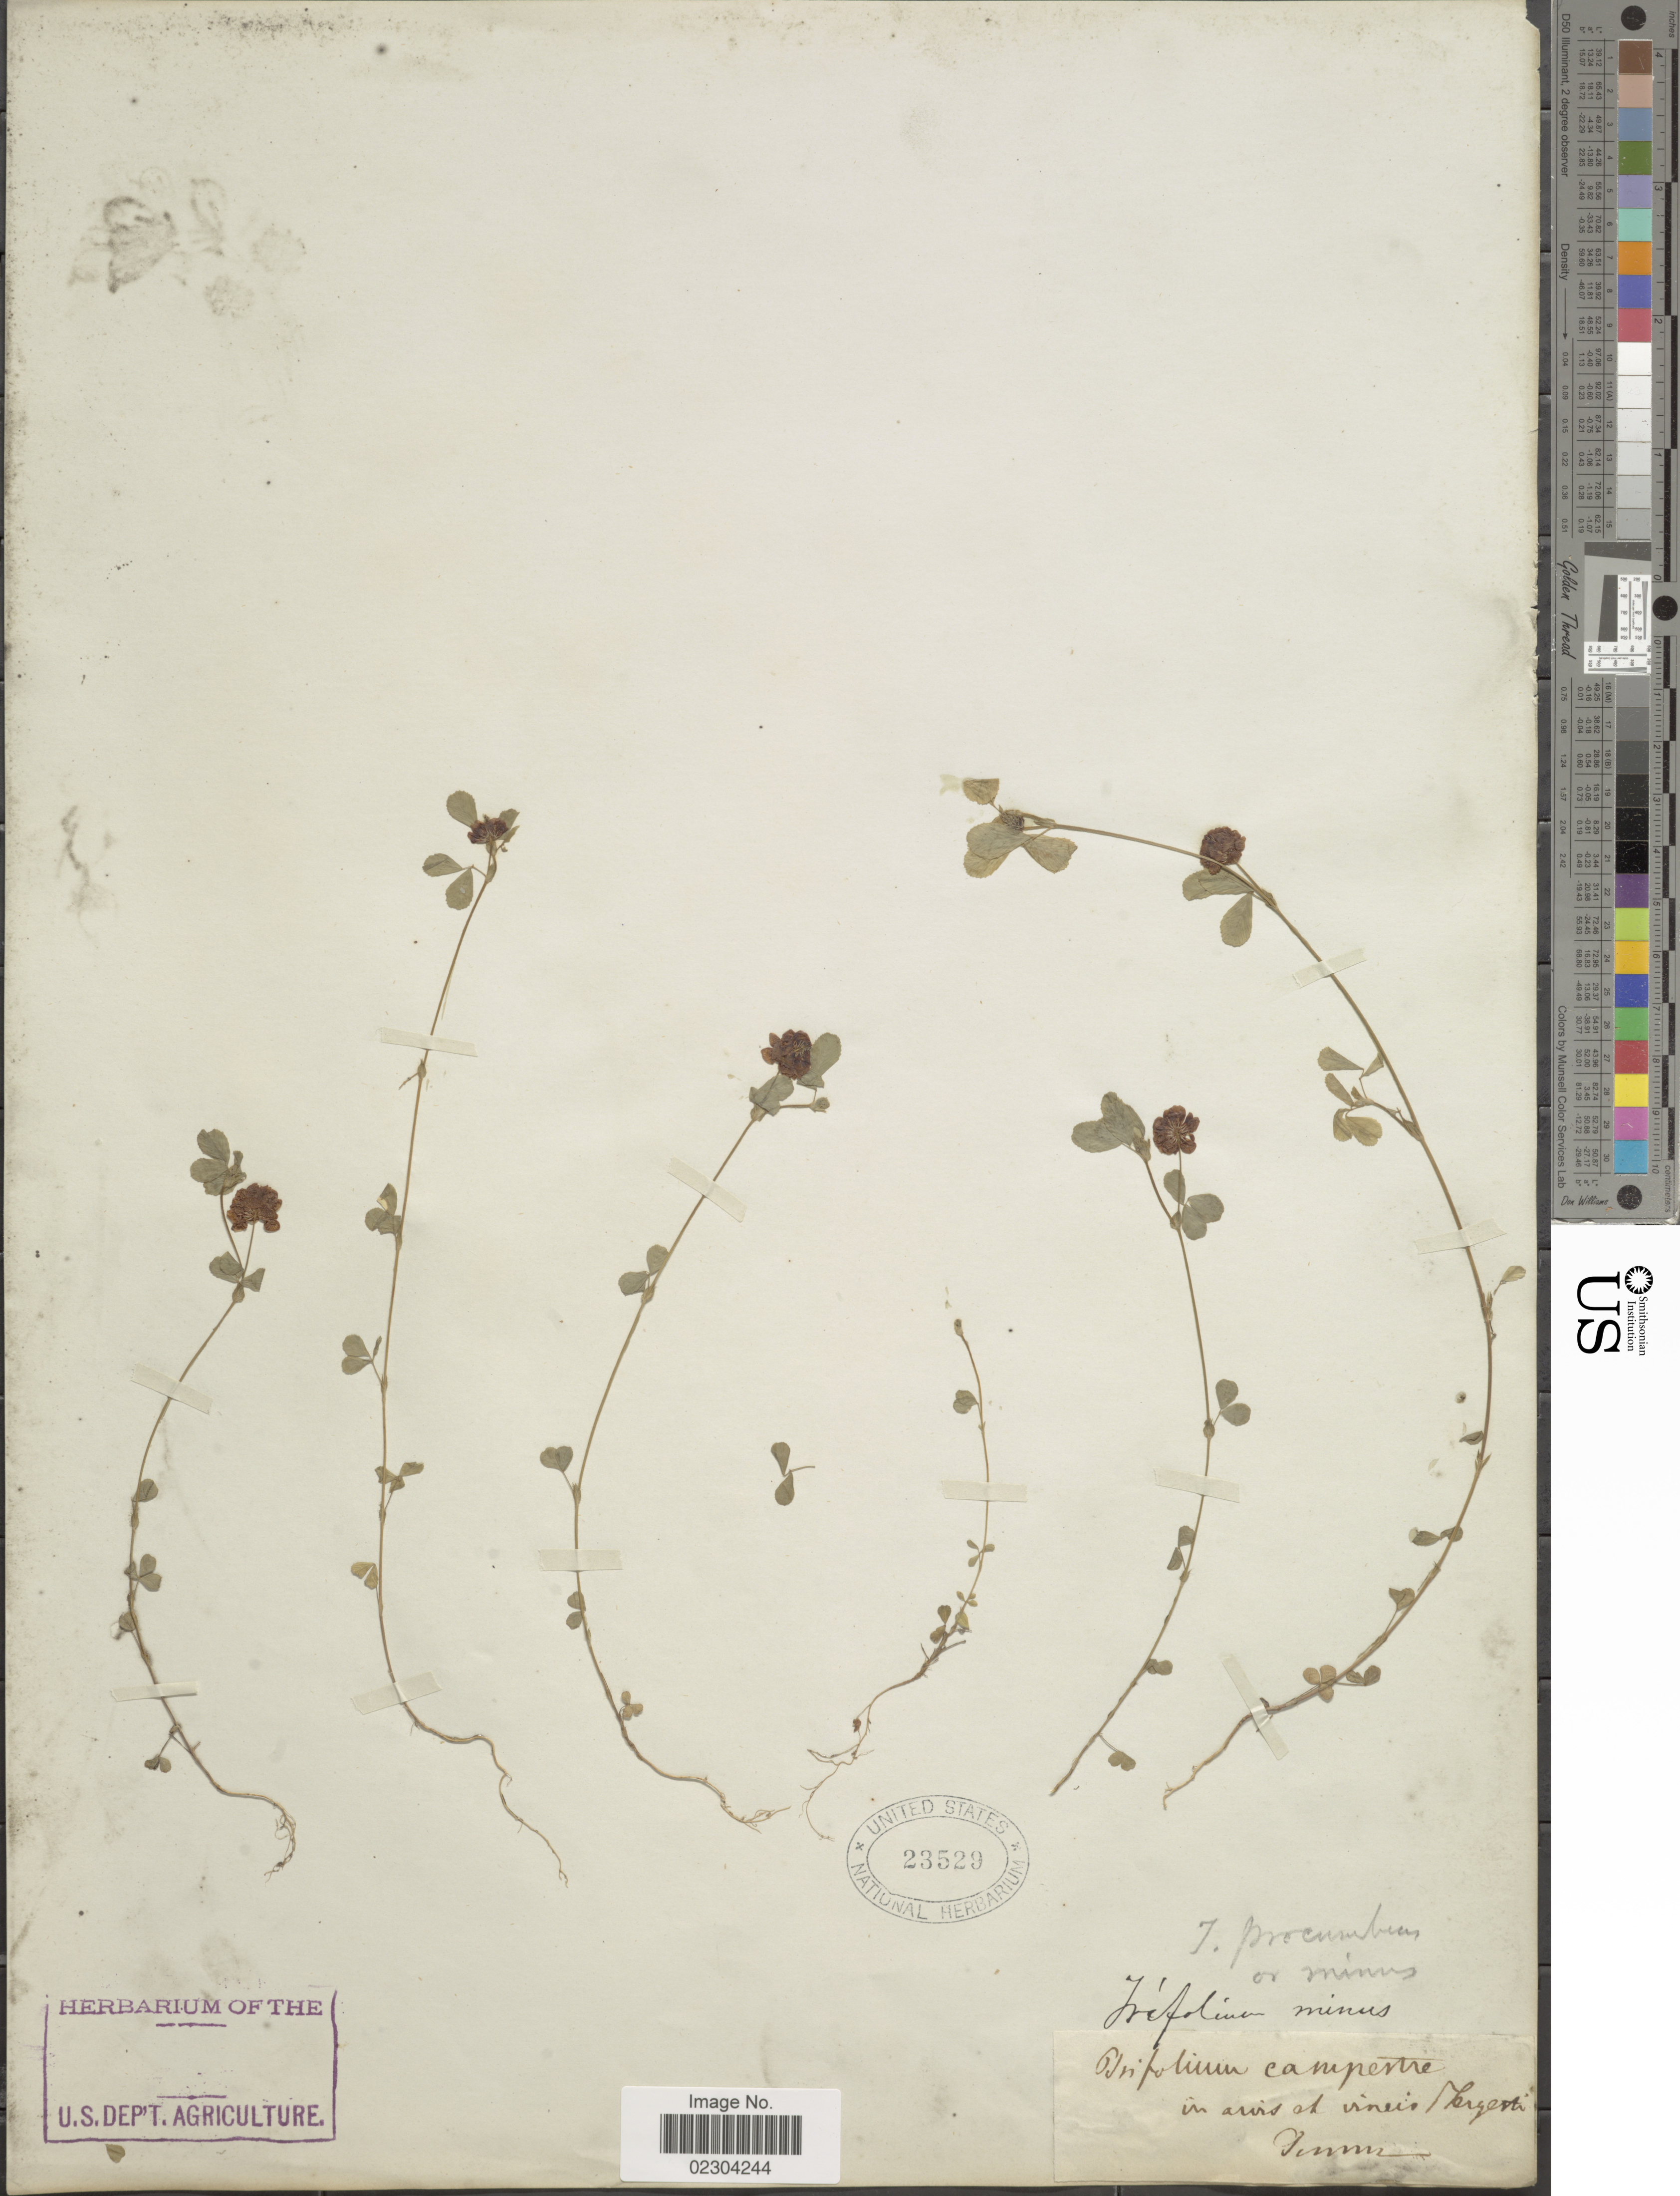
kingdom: Plantae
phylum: Tracheophyta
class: Magnoliopsida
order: Fabales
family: Fabaceae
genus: Trifolium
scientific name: Trifolium minus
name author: Sm.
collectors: Tommasini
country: Italy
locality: Tergesti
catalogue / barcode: US 23529